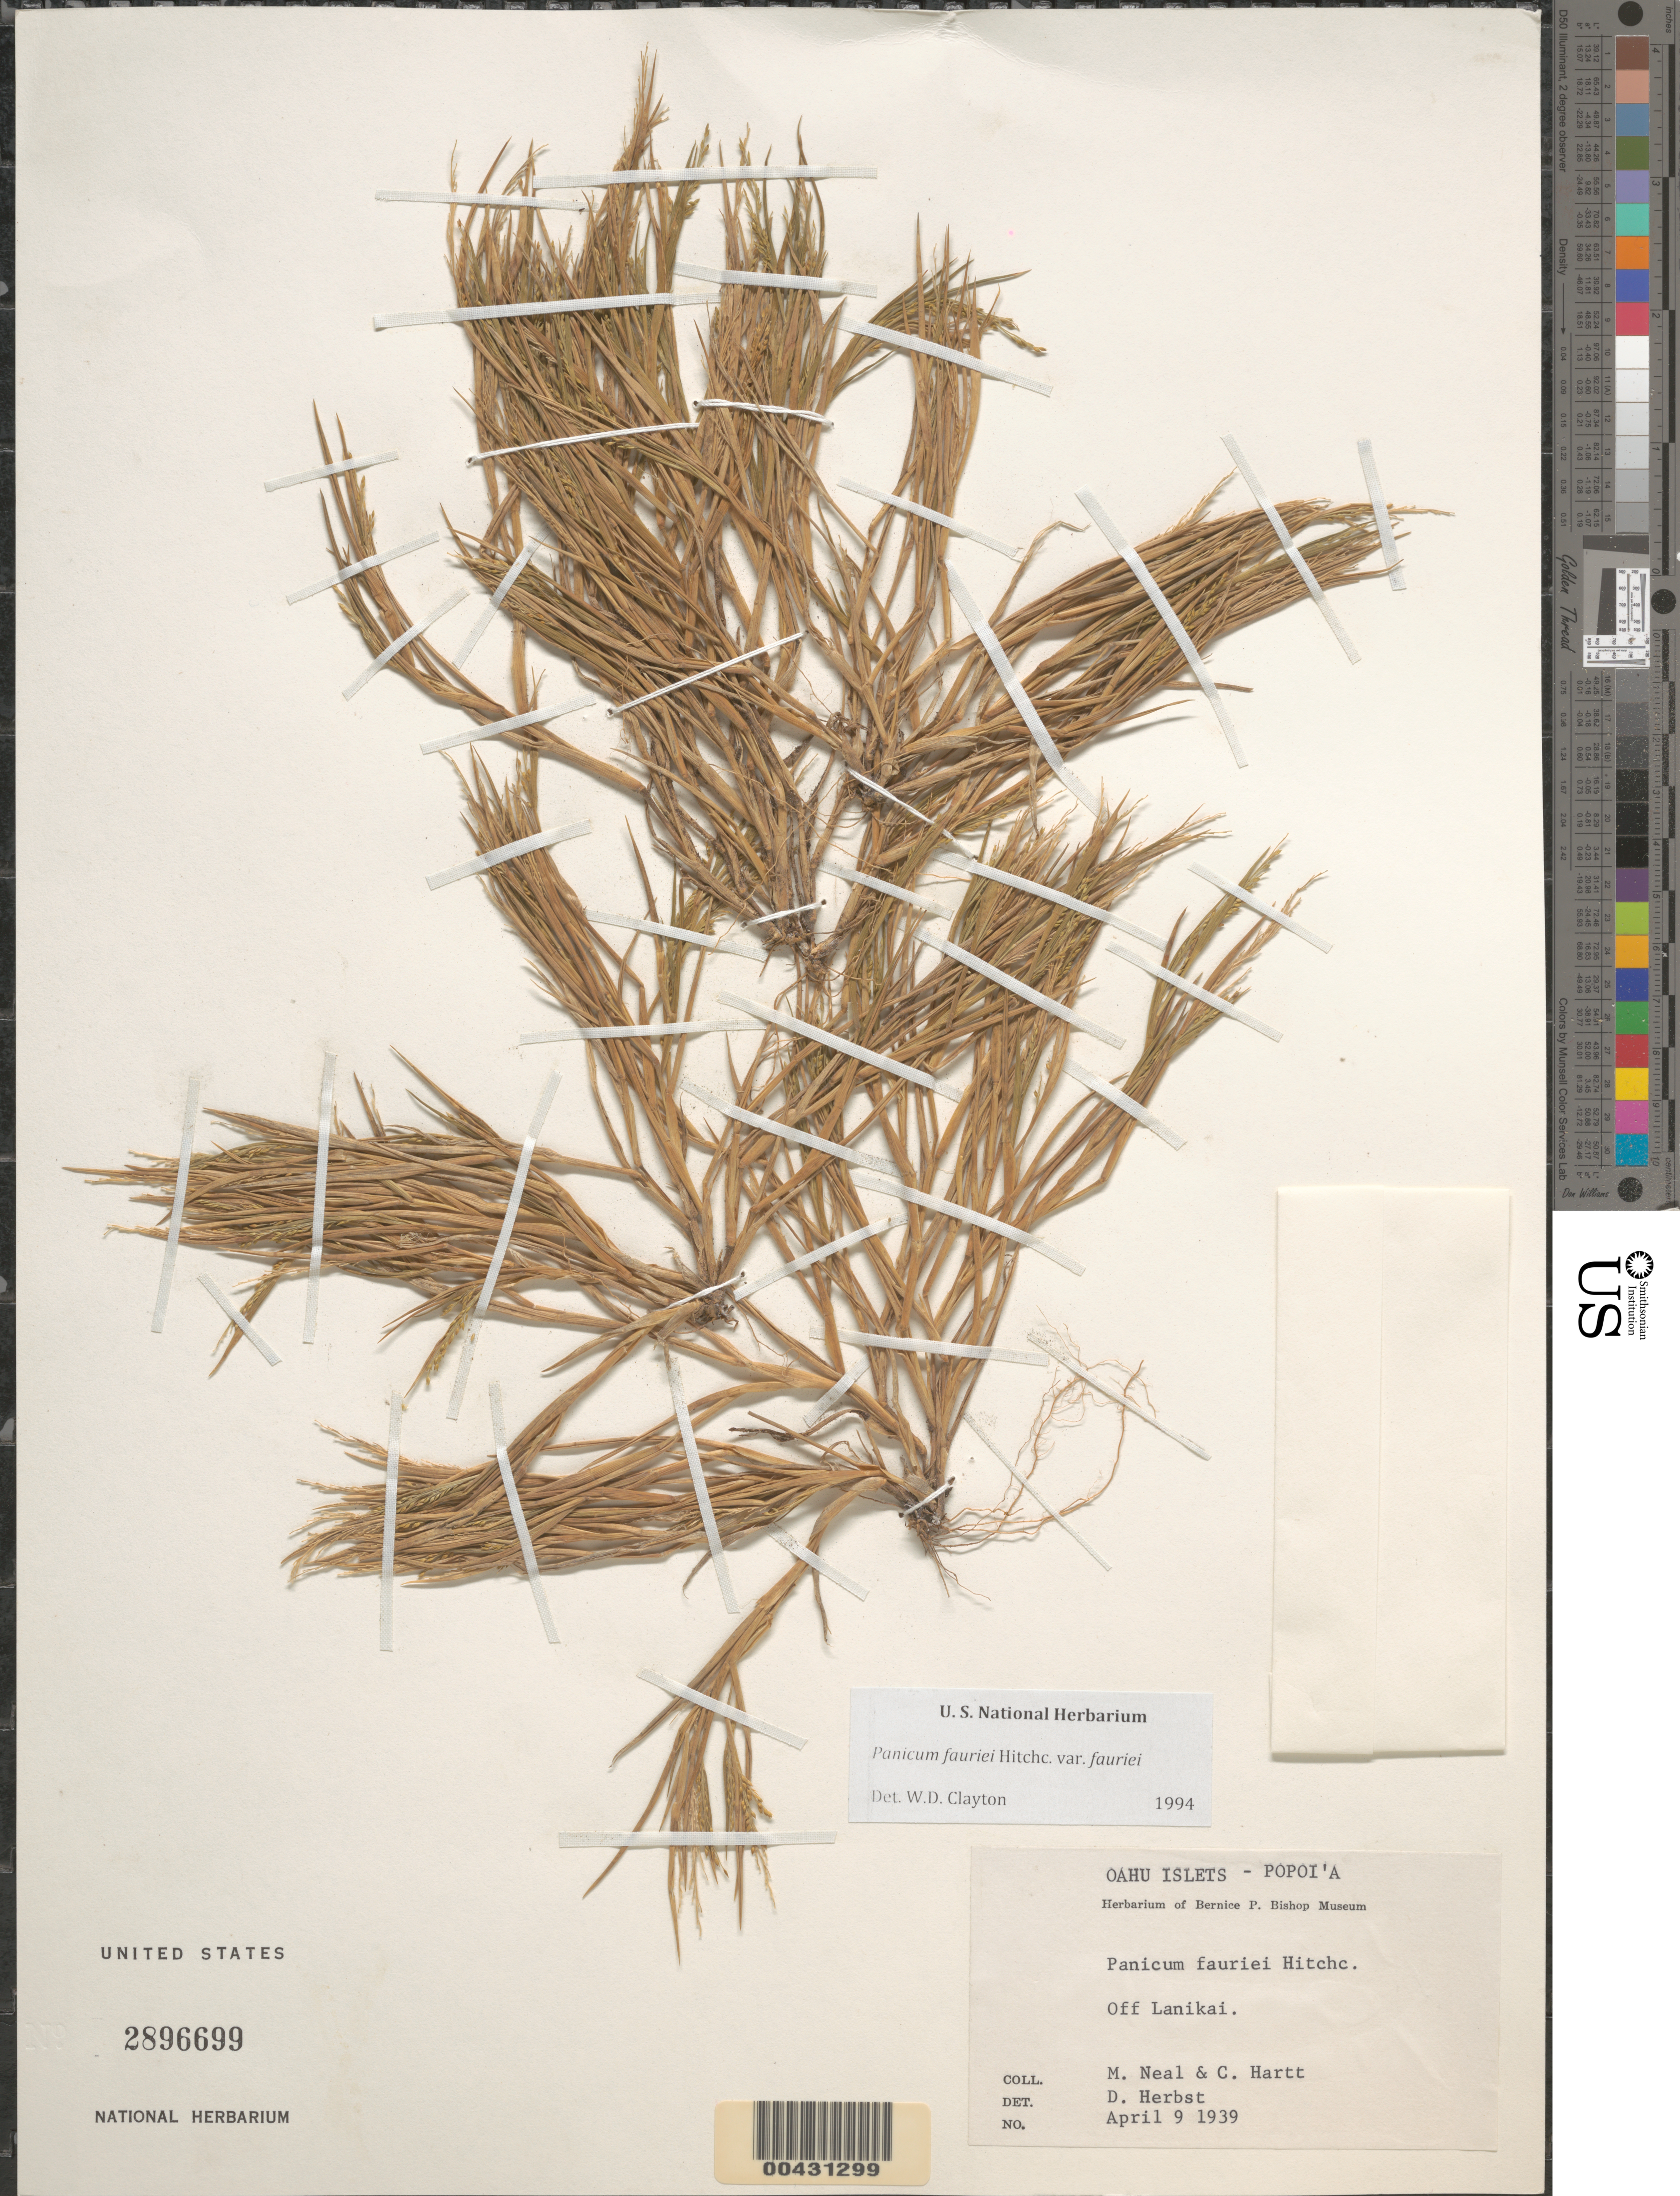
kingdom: Plantae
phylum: Tracheophyta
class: Liliopsida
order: Poales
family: Poaceae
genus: Panicum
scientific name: Panicum fauriei var. fauriei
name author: Hitchc.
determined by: Clayton, W. D.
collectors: W. Ning & C. Hartt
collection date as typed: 9 Apr 1939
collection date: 1939-04-09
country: United States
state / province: Hawaii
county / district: Honolulu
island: Oahu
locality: off Lanikai, Oahu Islets - Popoi'a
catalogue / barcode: US 2896699